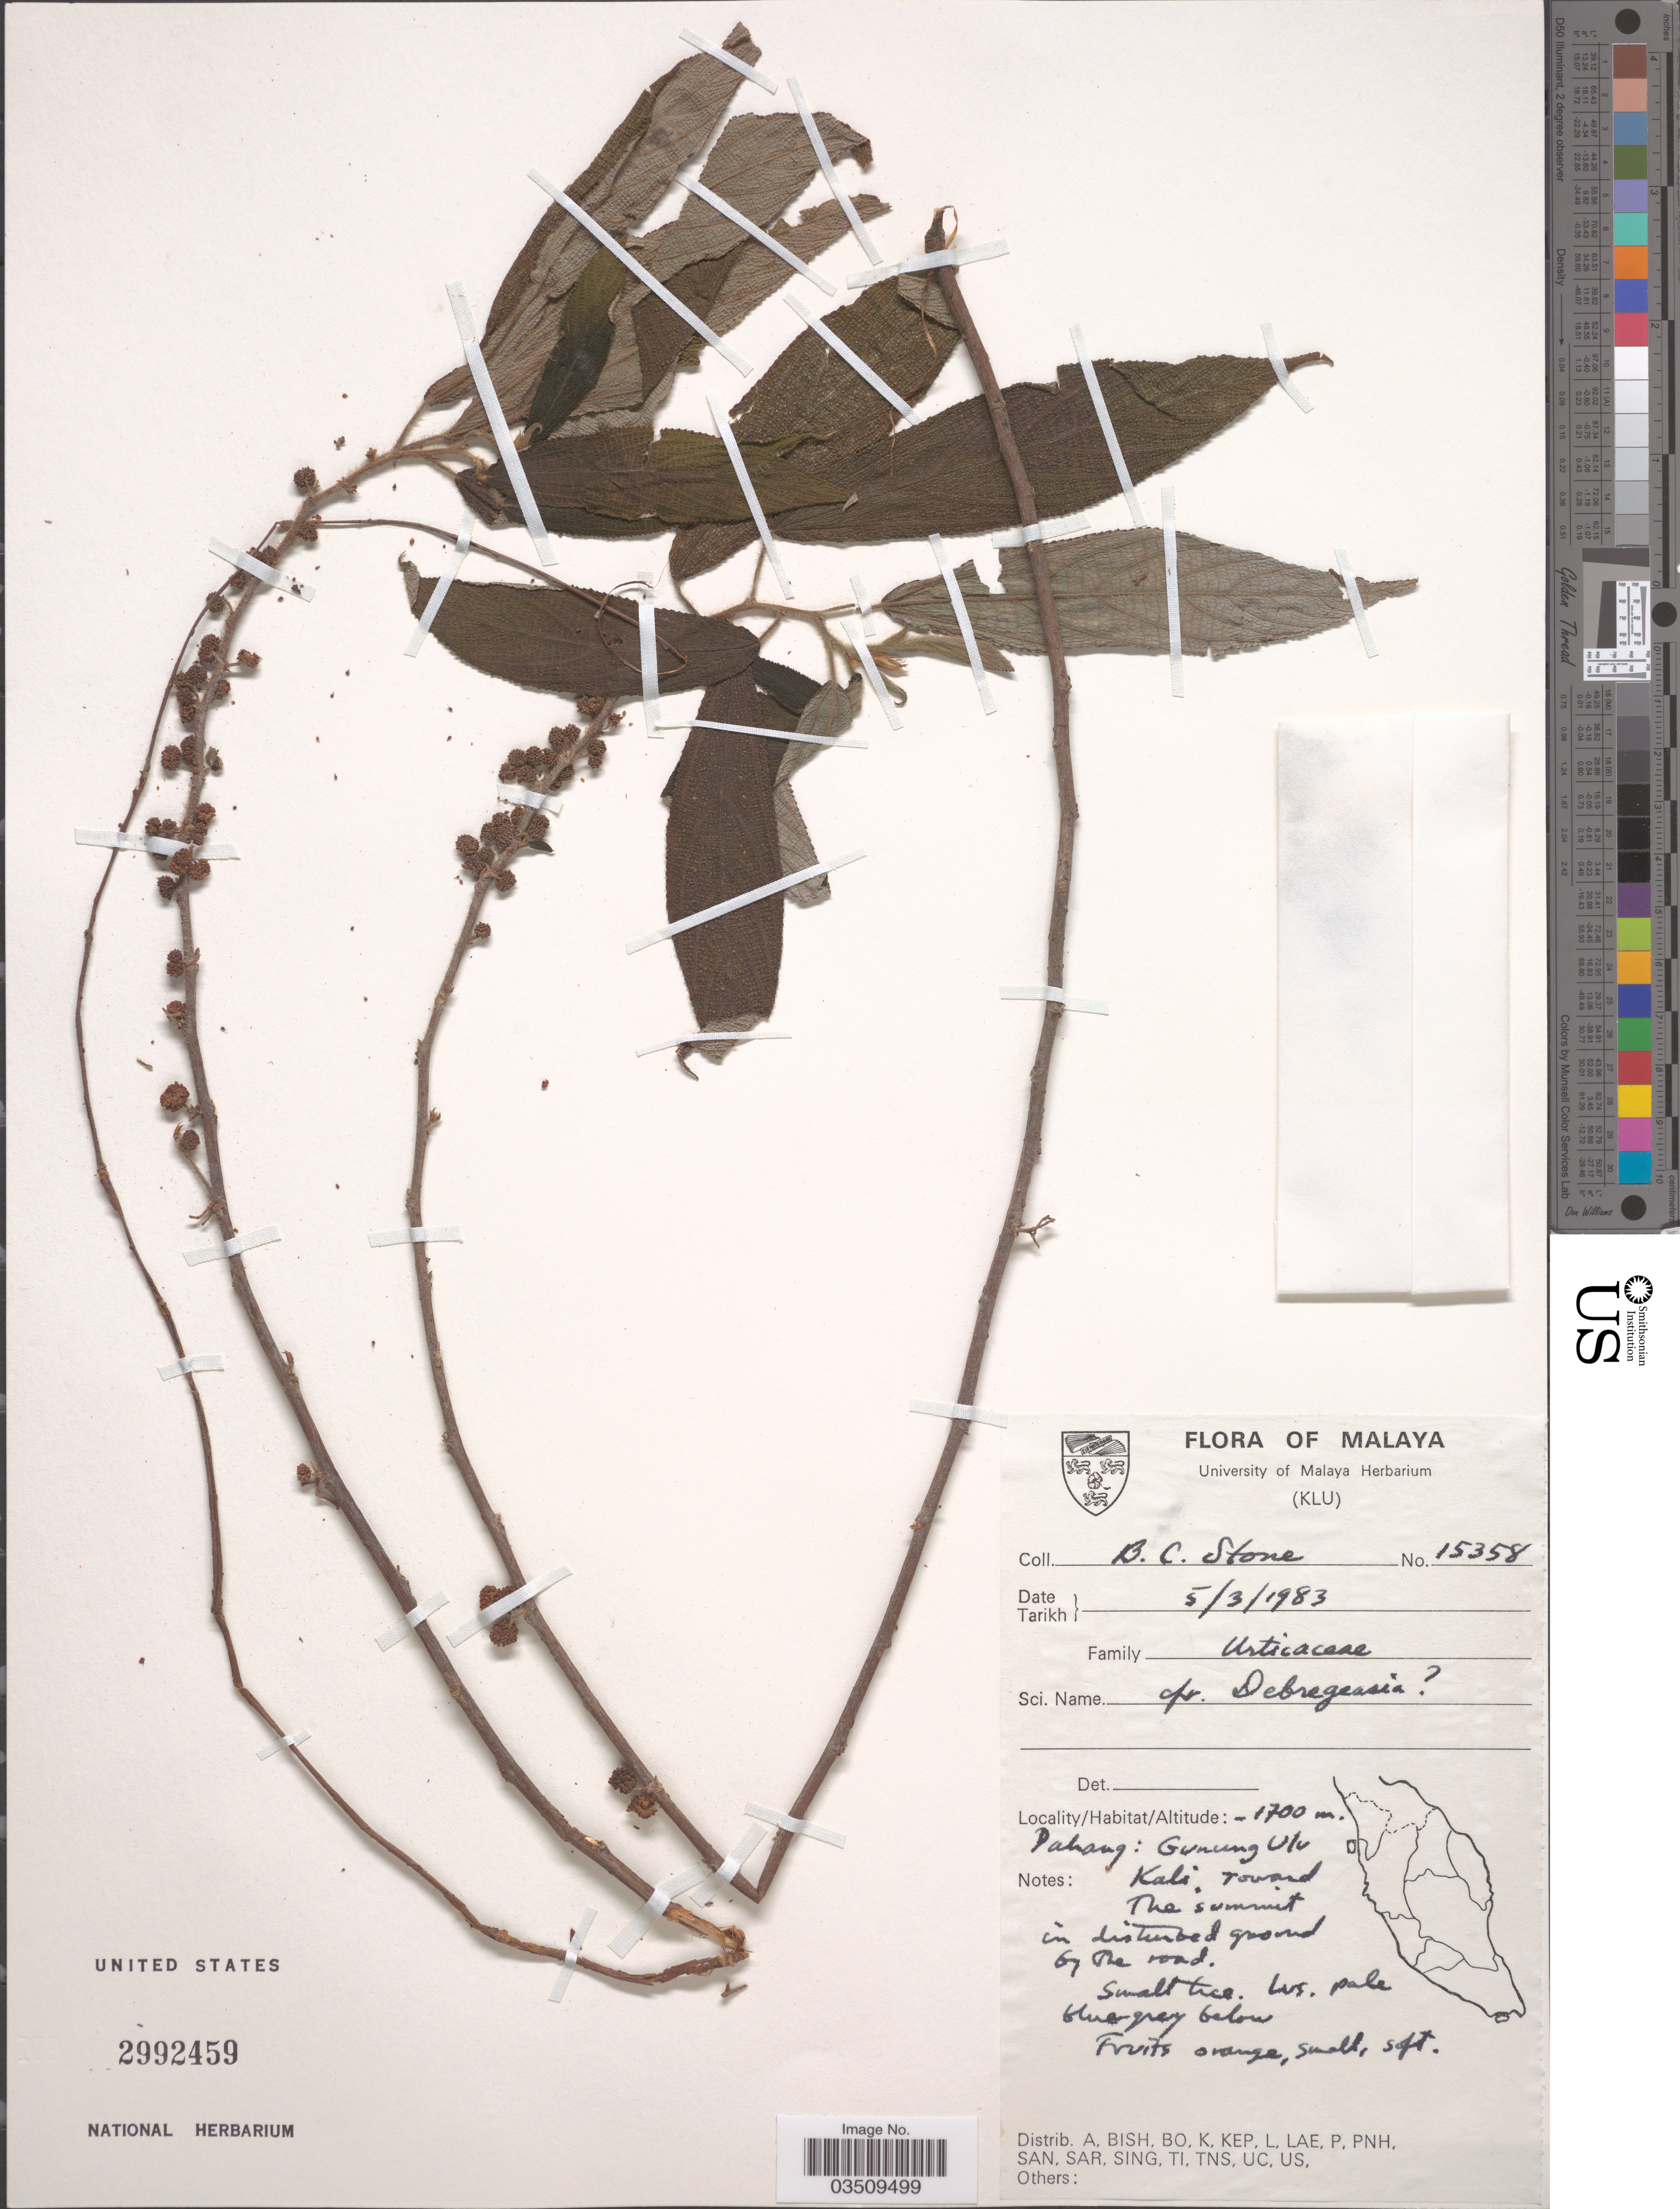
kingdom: Plantae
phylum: Tracheophyta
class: Magnoliopsida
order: Rosales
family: Urticaceae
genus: Debregeasia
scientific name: Debregeasia sp.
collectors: B. C. Stone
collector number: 15358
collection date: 1983-03-05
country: Malaysia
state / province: Pahang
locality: Gunung Ulu, Kali, toward The summit.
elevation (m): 1700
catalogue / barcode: US 2992459